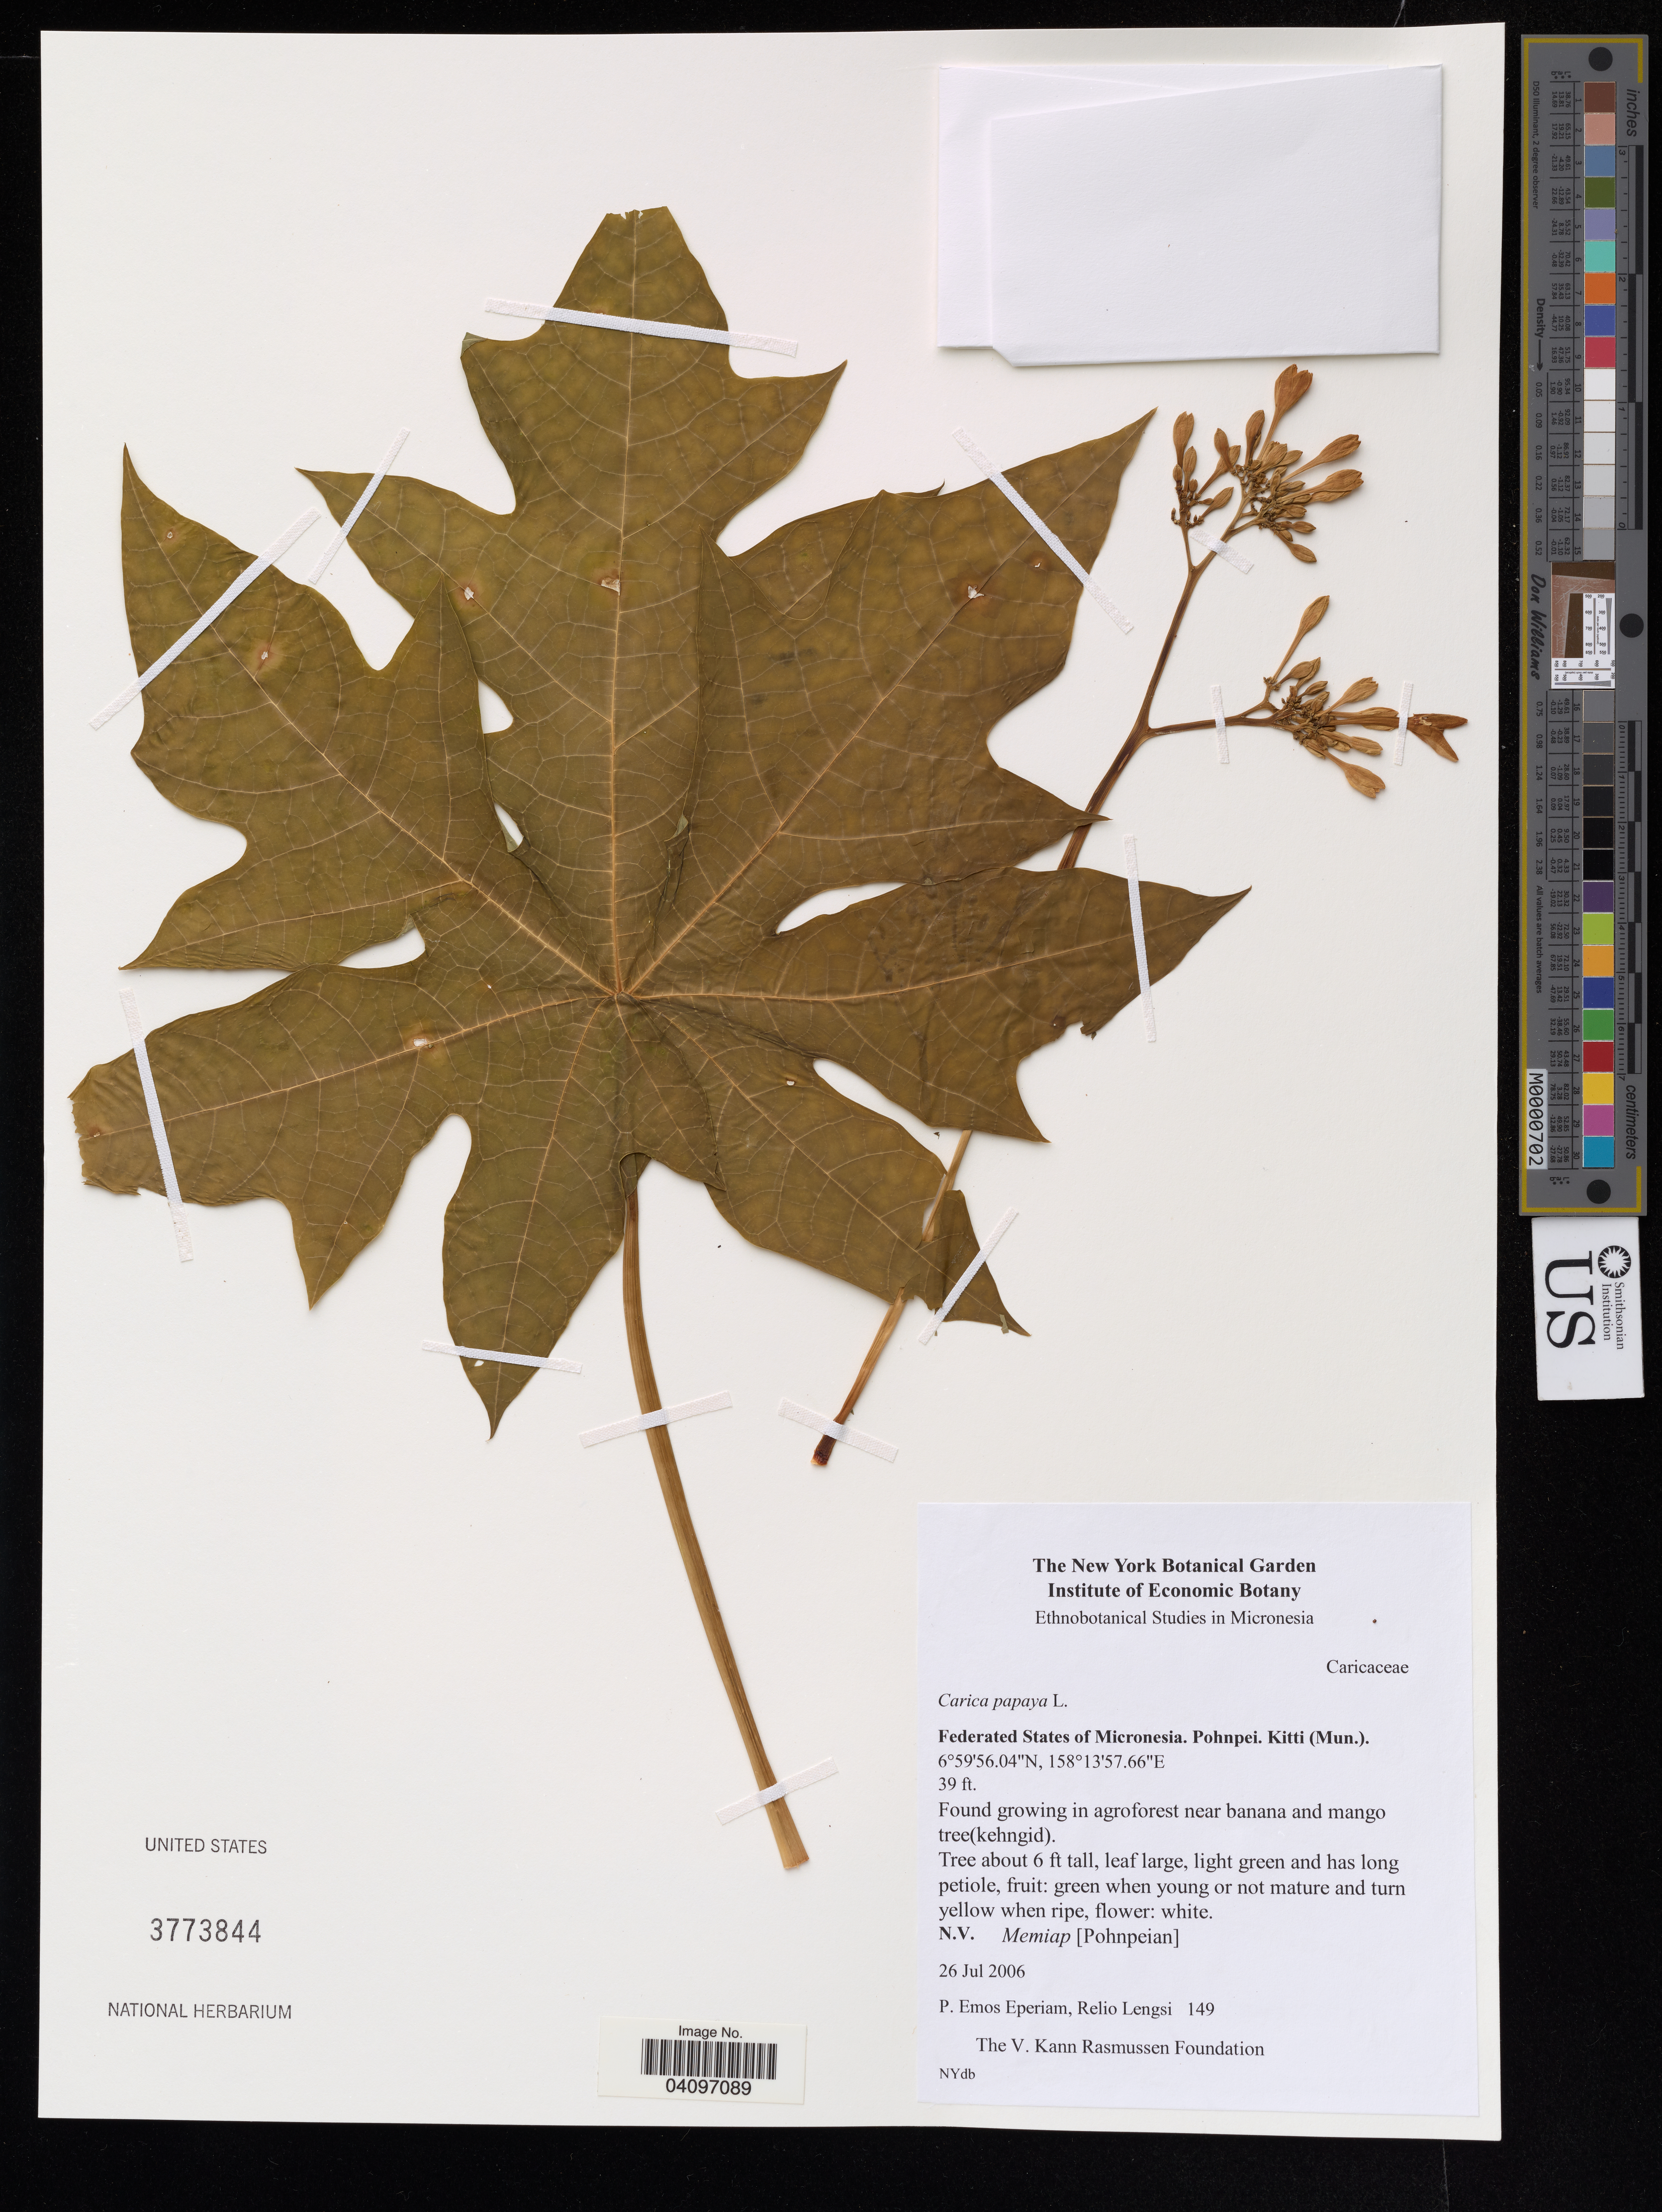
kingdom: Plantae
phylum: Tracheophyta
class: Magnoliopsida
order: Brassicales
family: Caricaceae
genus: Carica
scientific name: Carica papaya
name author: L.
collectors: P. Eperiam & R. Lengsi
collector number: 149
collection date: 2006-07-26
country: Micronesia, Federated States of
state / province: Pohnpei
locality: Kitti (Mun.). Found growing in agroforest near banana and mango tree (kehngid).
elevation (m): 12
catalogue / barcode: US 3773844